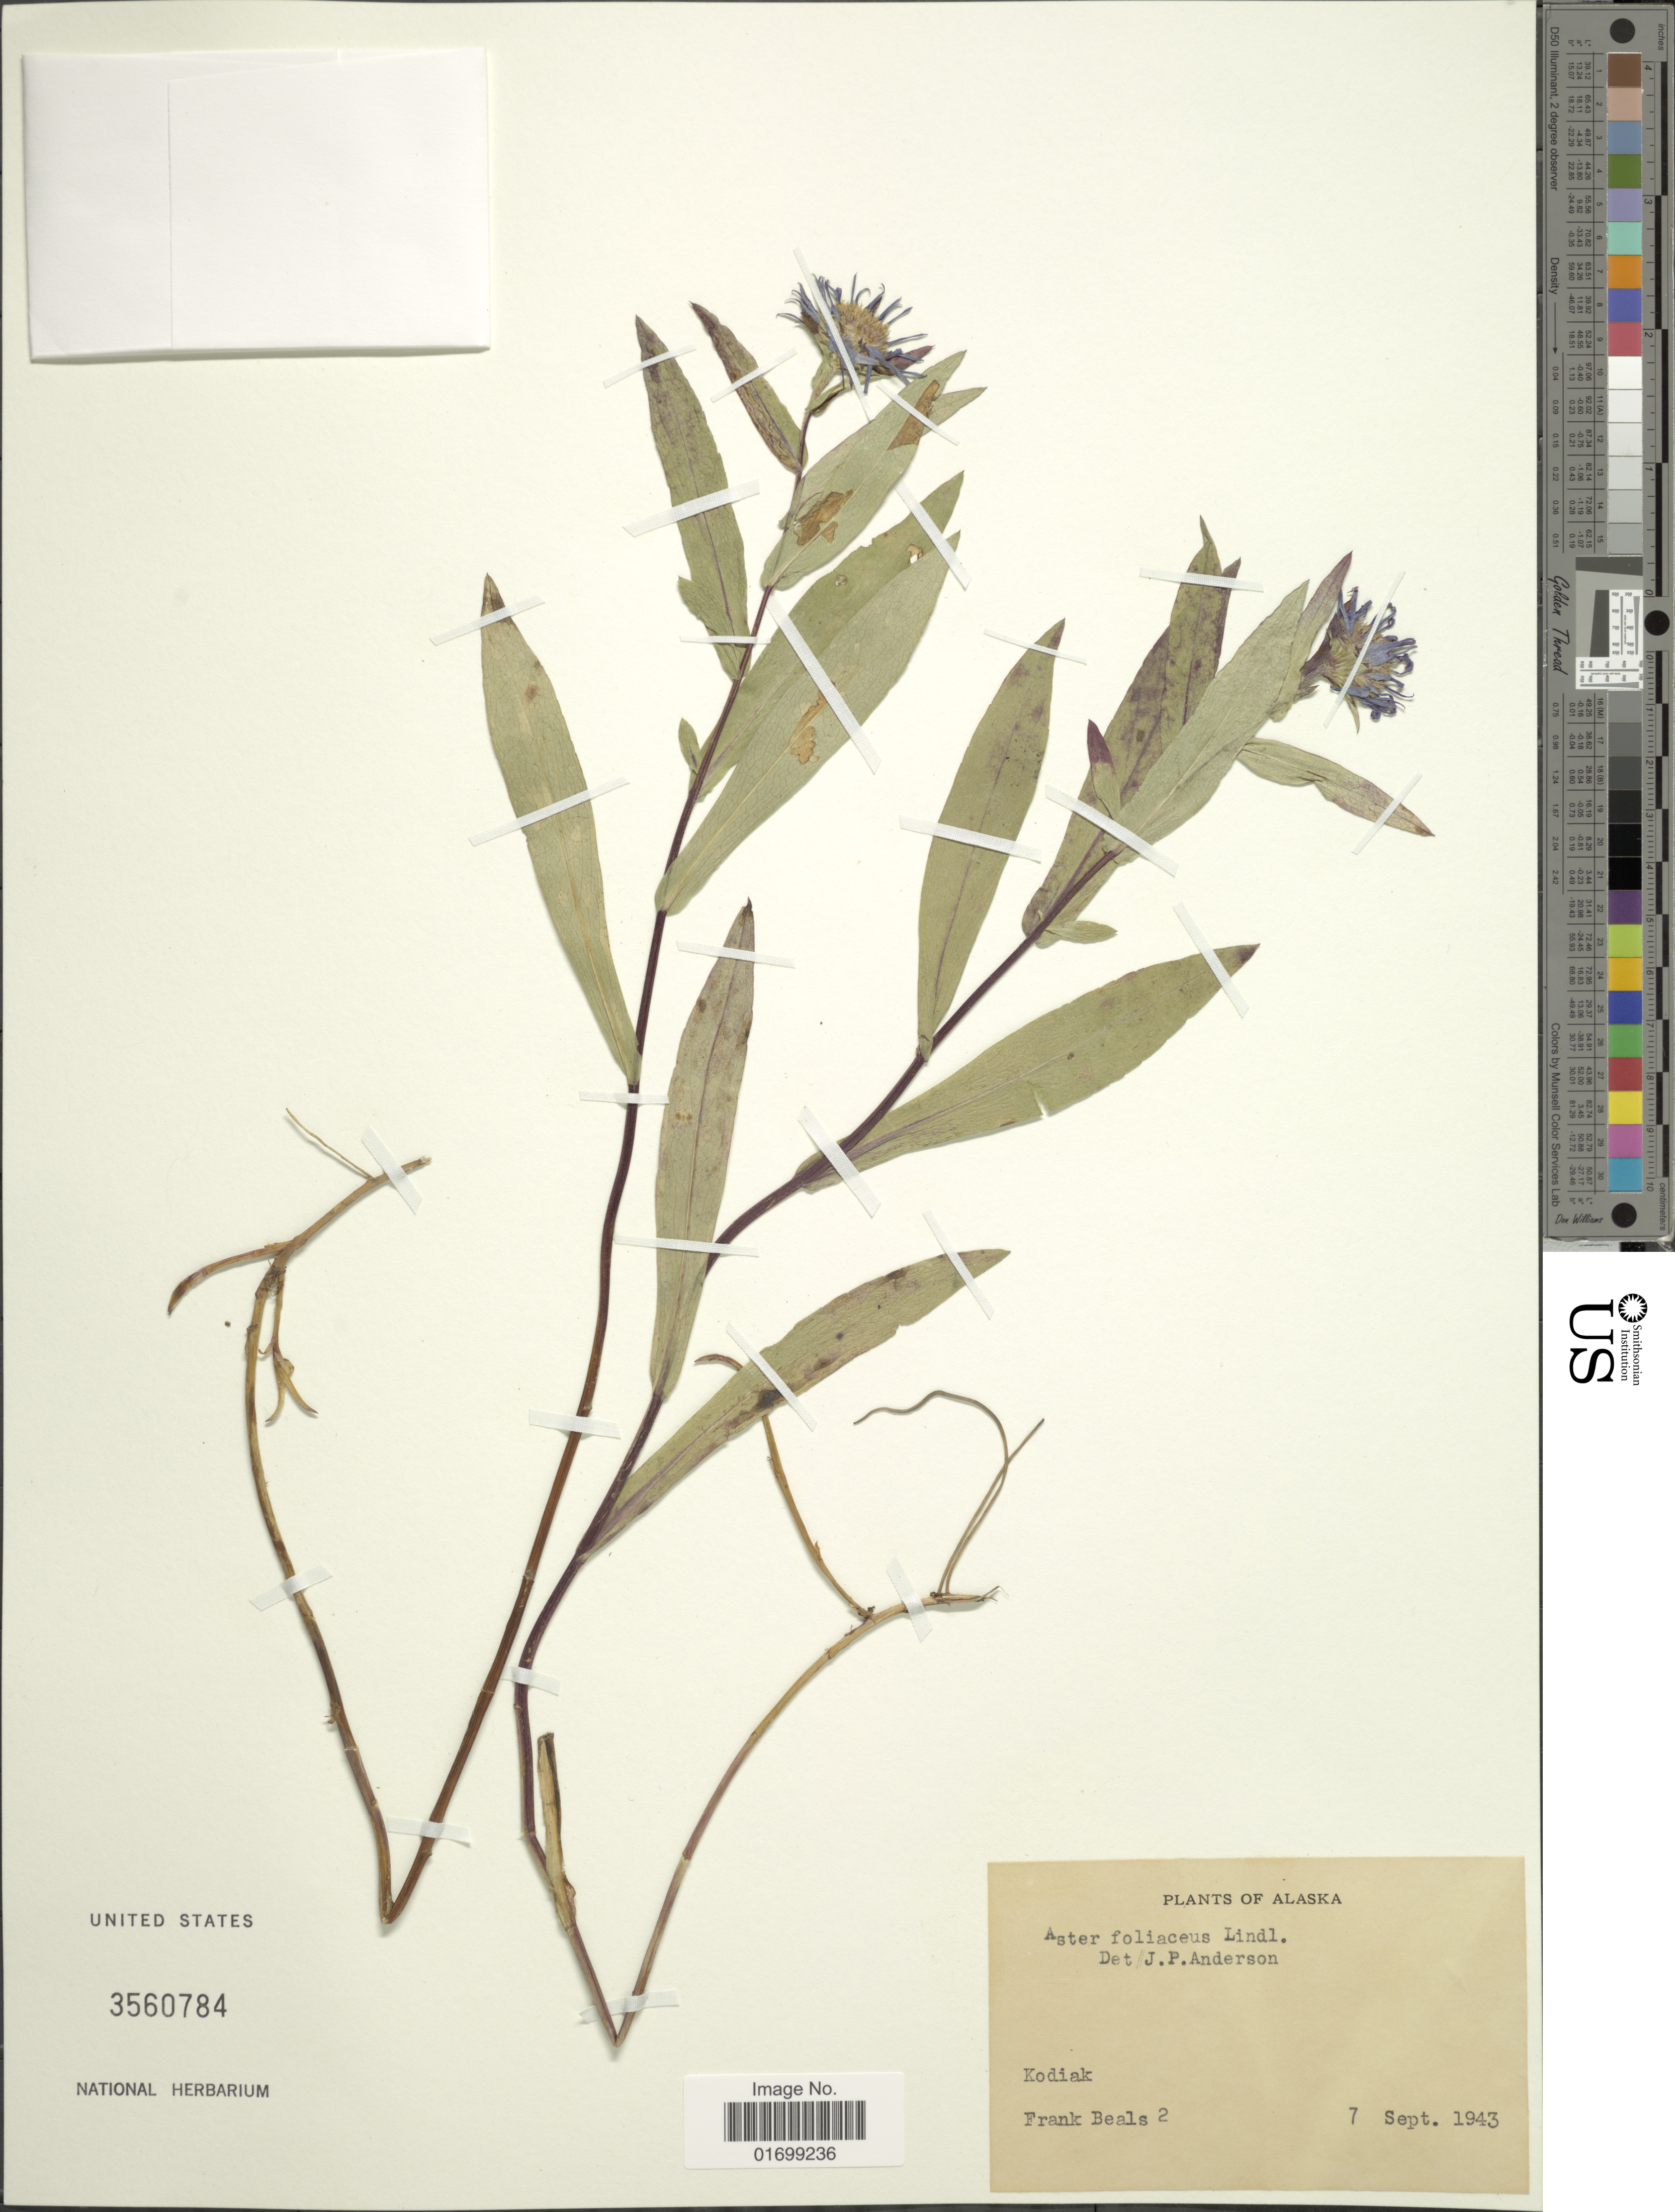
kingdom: Plantae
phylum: Tracheophyta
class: Magnoliopsida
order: Asterales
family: Asteraceae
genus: Symphyotrichum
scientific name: Symphyotrichum foliaceum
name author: (Lindl. ex DC.) G.L. Nesom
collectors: F. Beals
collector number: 2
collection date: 1943-09-07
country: United States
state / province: Alaska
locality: Kodiak.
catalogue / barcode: US 3560784